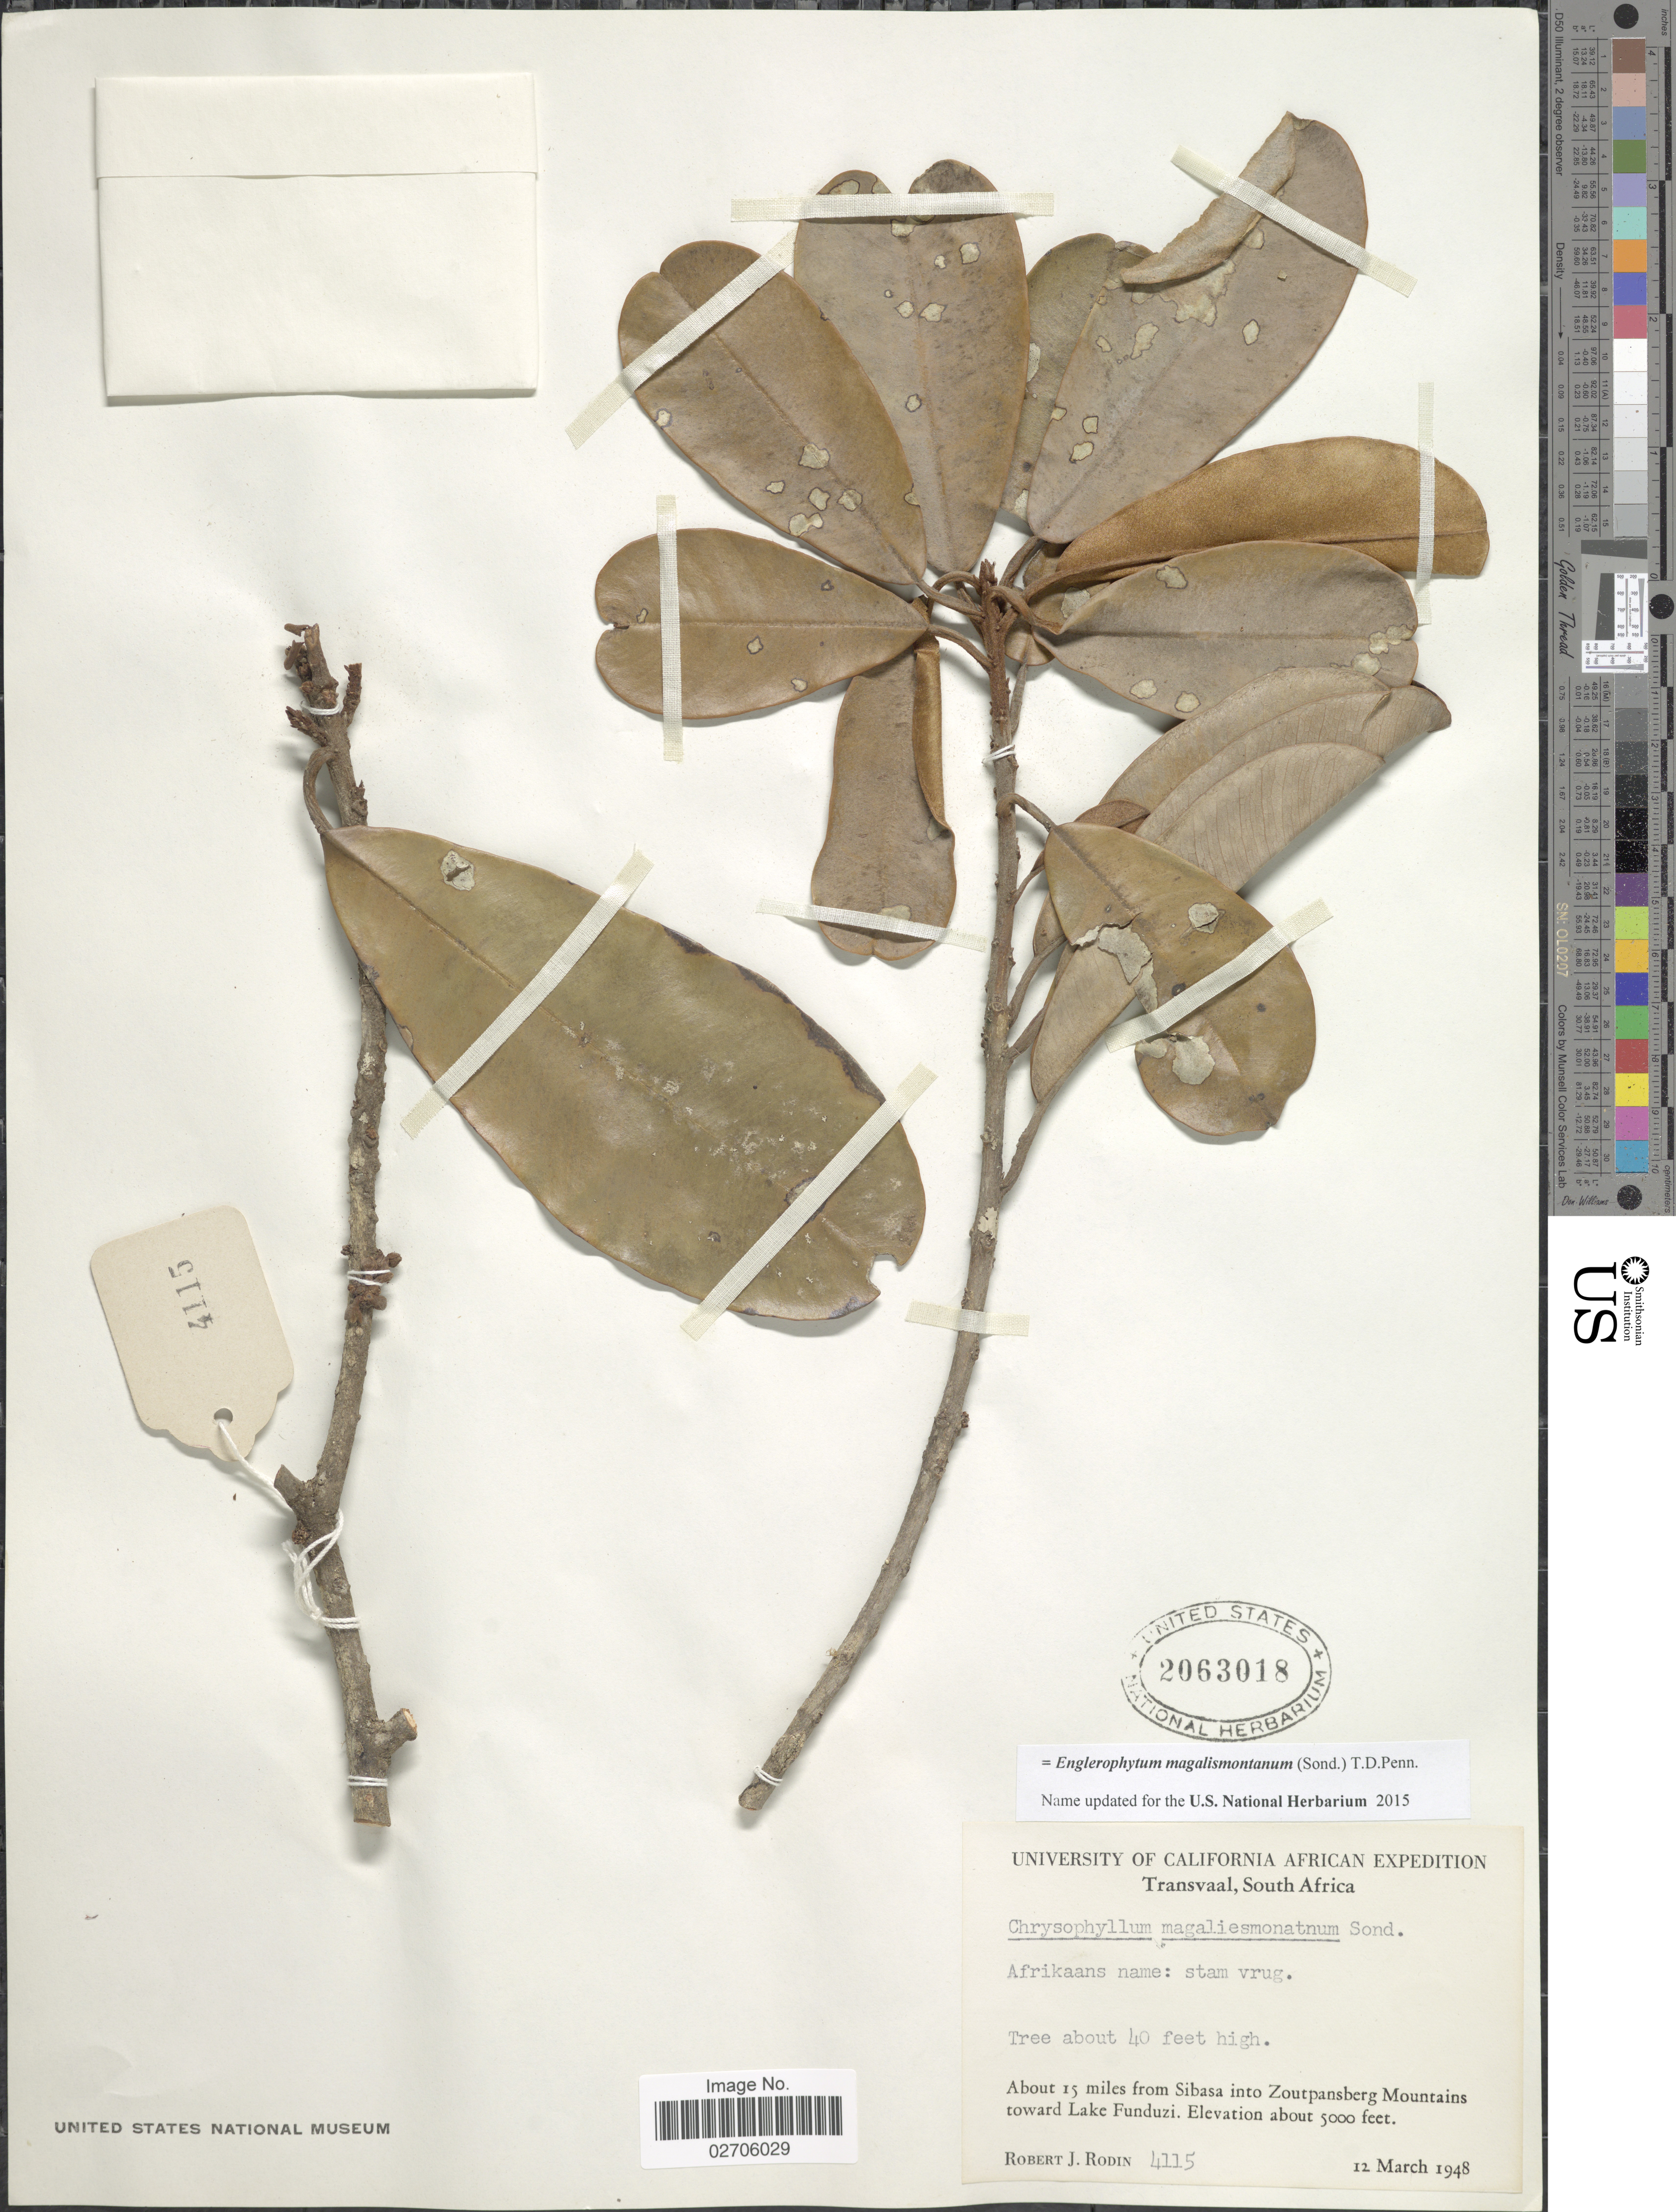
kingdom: Plantae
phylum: Tracheophyta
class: Magnoliopsida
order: Ericales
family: Sapotaceae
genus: Englerophytum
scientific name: Englerophytum magalismontanum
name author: (Sond.) T.D. Penn.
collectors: R. J. Rodin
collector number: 4115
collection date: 1948-03-12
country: South Africa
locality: Transvaal. About 15 miles from Sibasa into Zoutpansberg Mountains toward Lake Funduzi.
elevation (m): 1524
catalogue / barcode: US 2063018